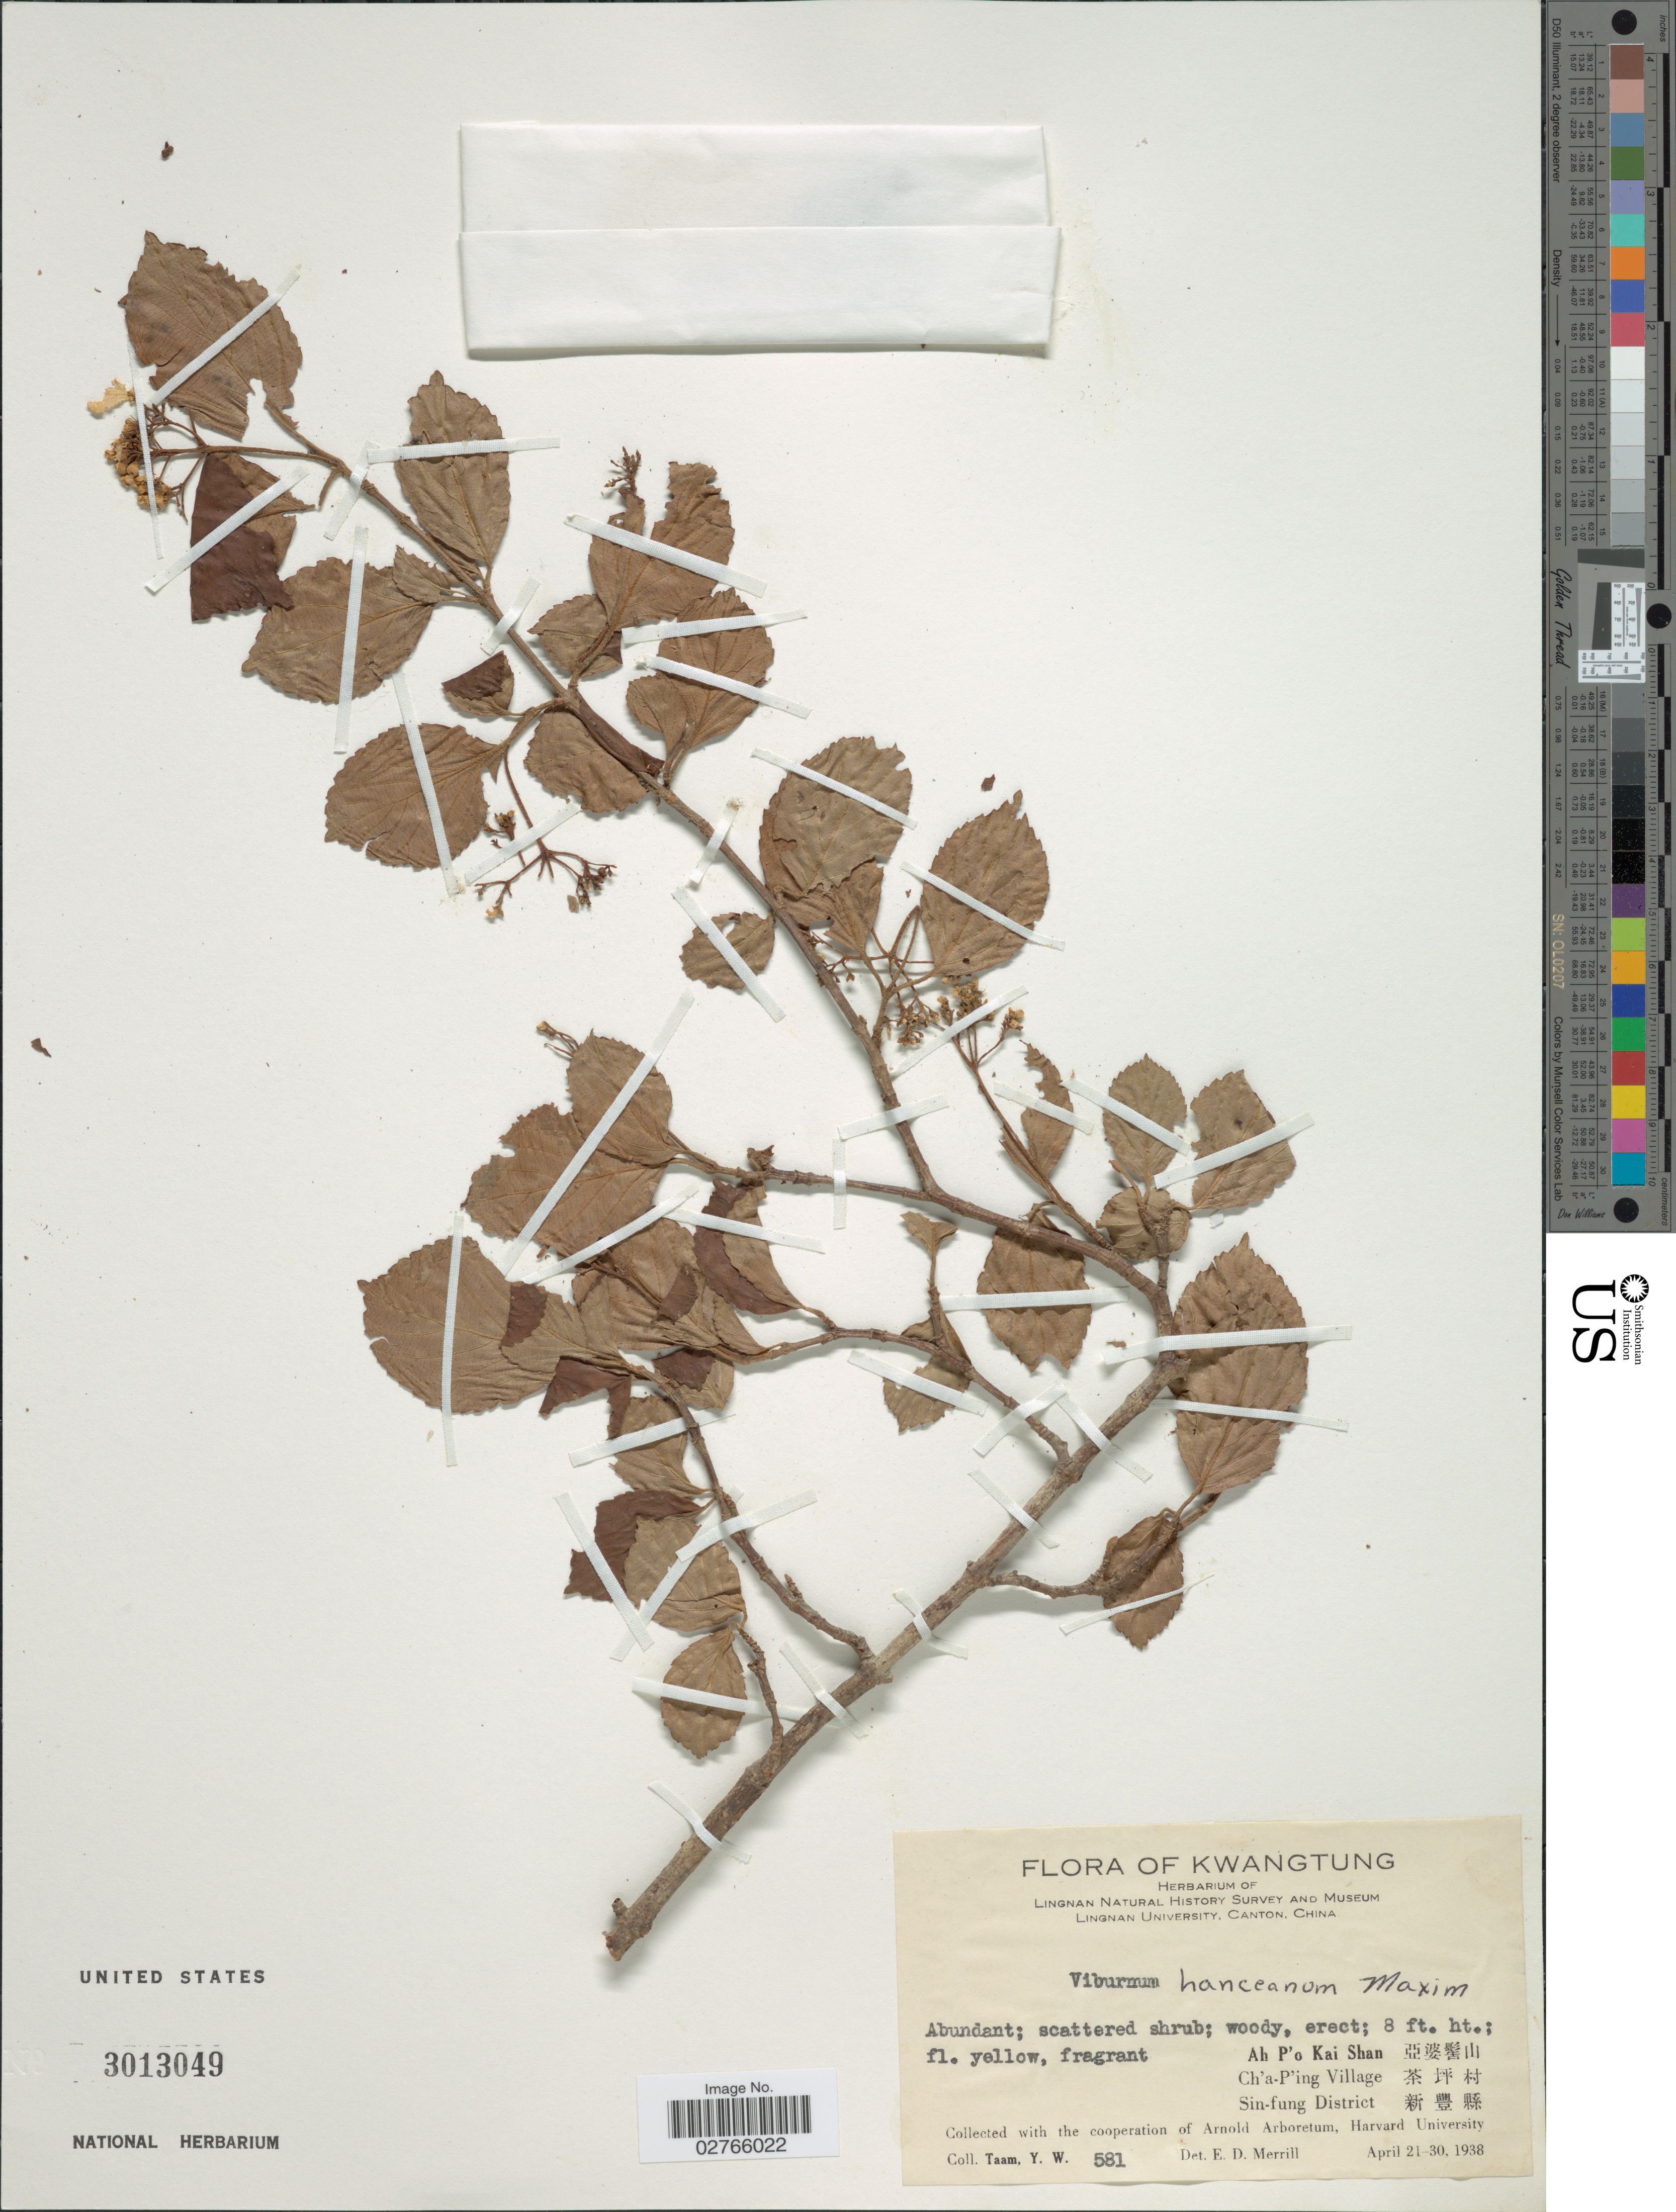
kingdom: Plantae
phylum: Tracheophyta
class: Magnoliopsida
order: Dipsacales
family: Viburnaceae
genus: Viburnum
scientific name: Viburnum hanceanum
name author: Maxim.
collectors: Y. W. Taam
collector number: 581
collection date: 1938-04-21/1938-04-30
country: China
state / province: Guangdong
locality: Kwangtung, Ah P'o Kai Shan, Ch'a-P'ing Village, Sin-fung District.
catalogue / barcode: US 3013049